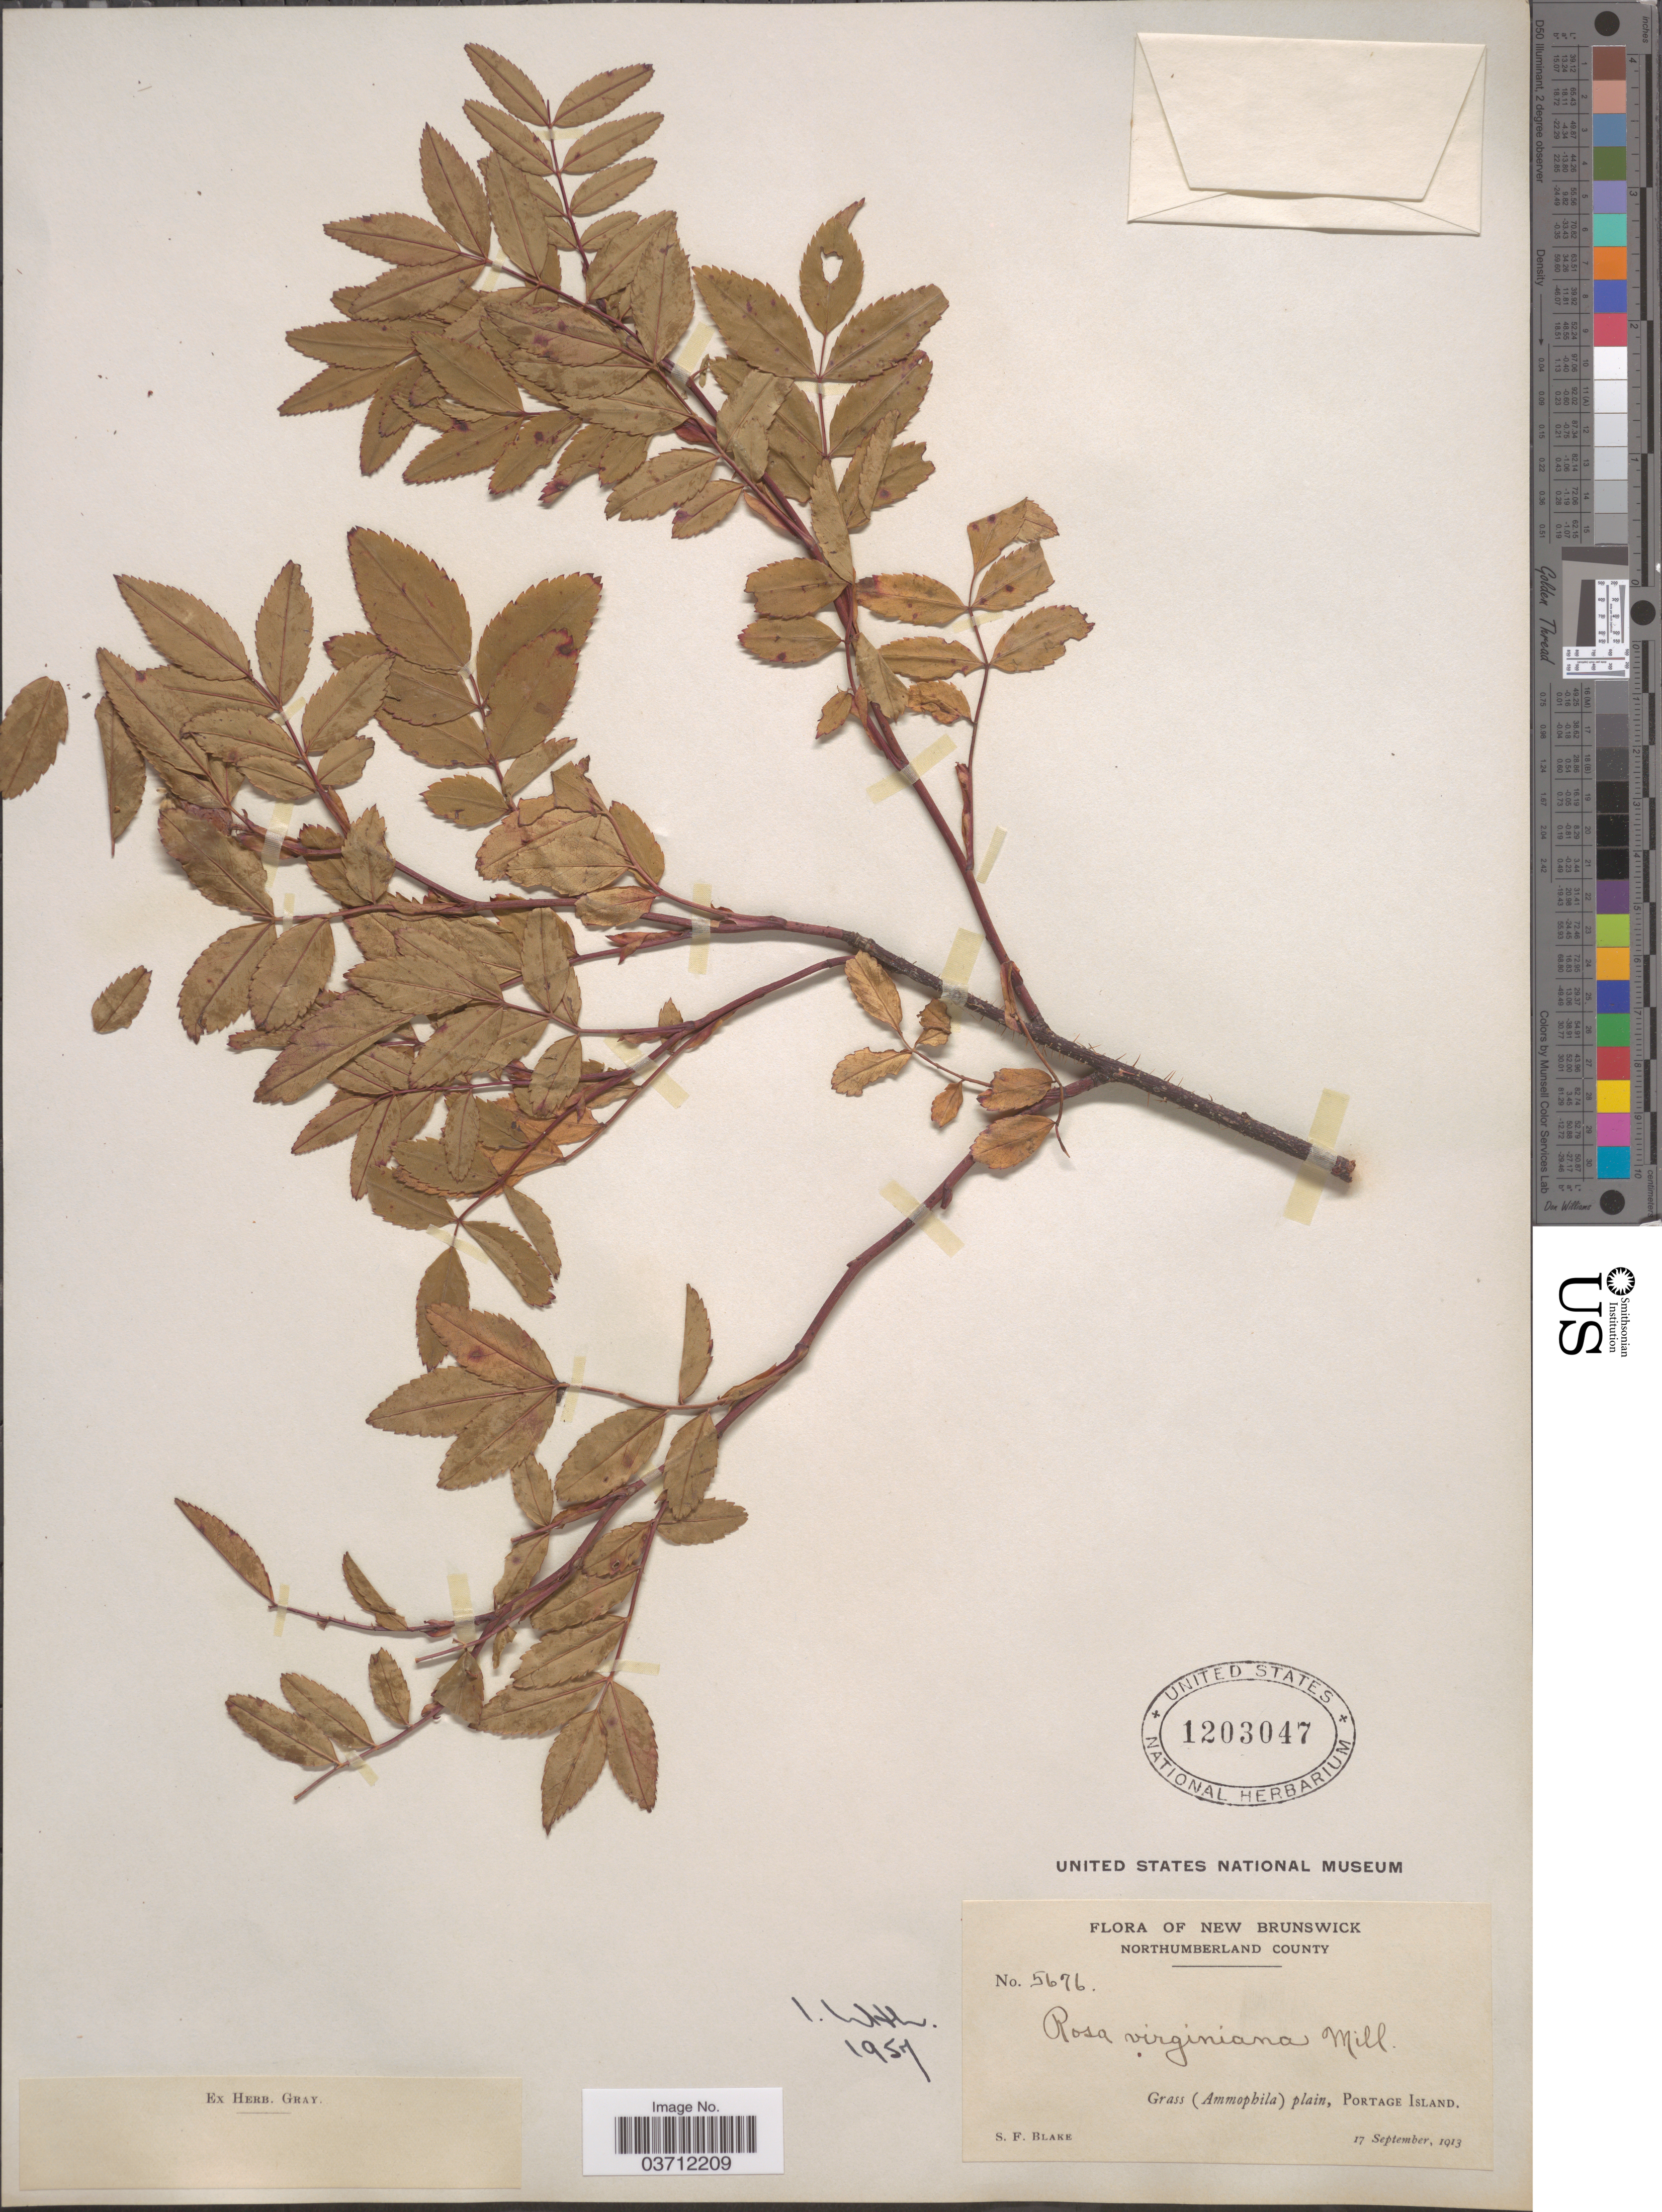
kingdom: Plantae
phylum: Tracheophyta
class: Magnoliopsida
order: Rosales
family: Rosaceae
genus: Rosa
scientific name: Rosa virginiana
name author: Mill.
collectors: S. Blake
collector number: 5676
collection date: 1913-09-17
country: Canada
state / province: New Brunswick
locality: Northumberland County. Grass (Ammophila) plain, Portage Island.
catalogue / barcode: US 1203047